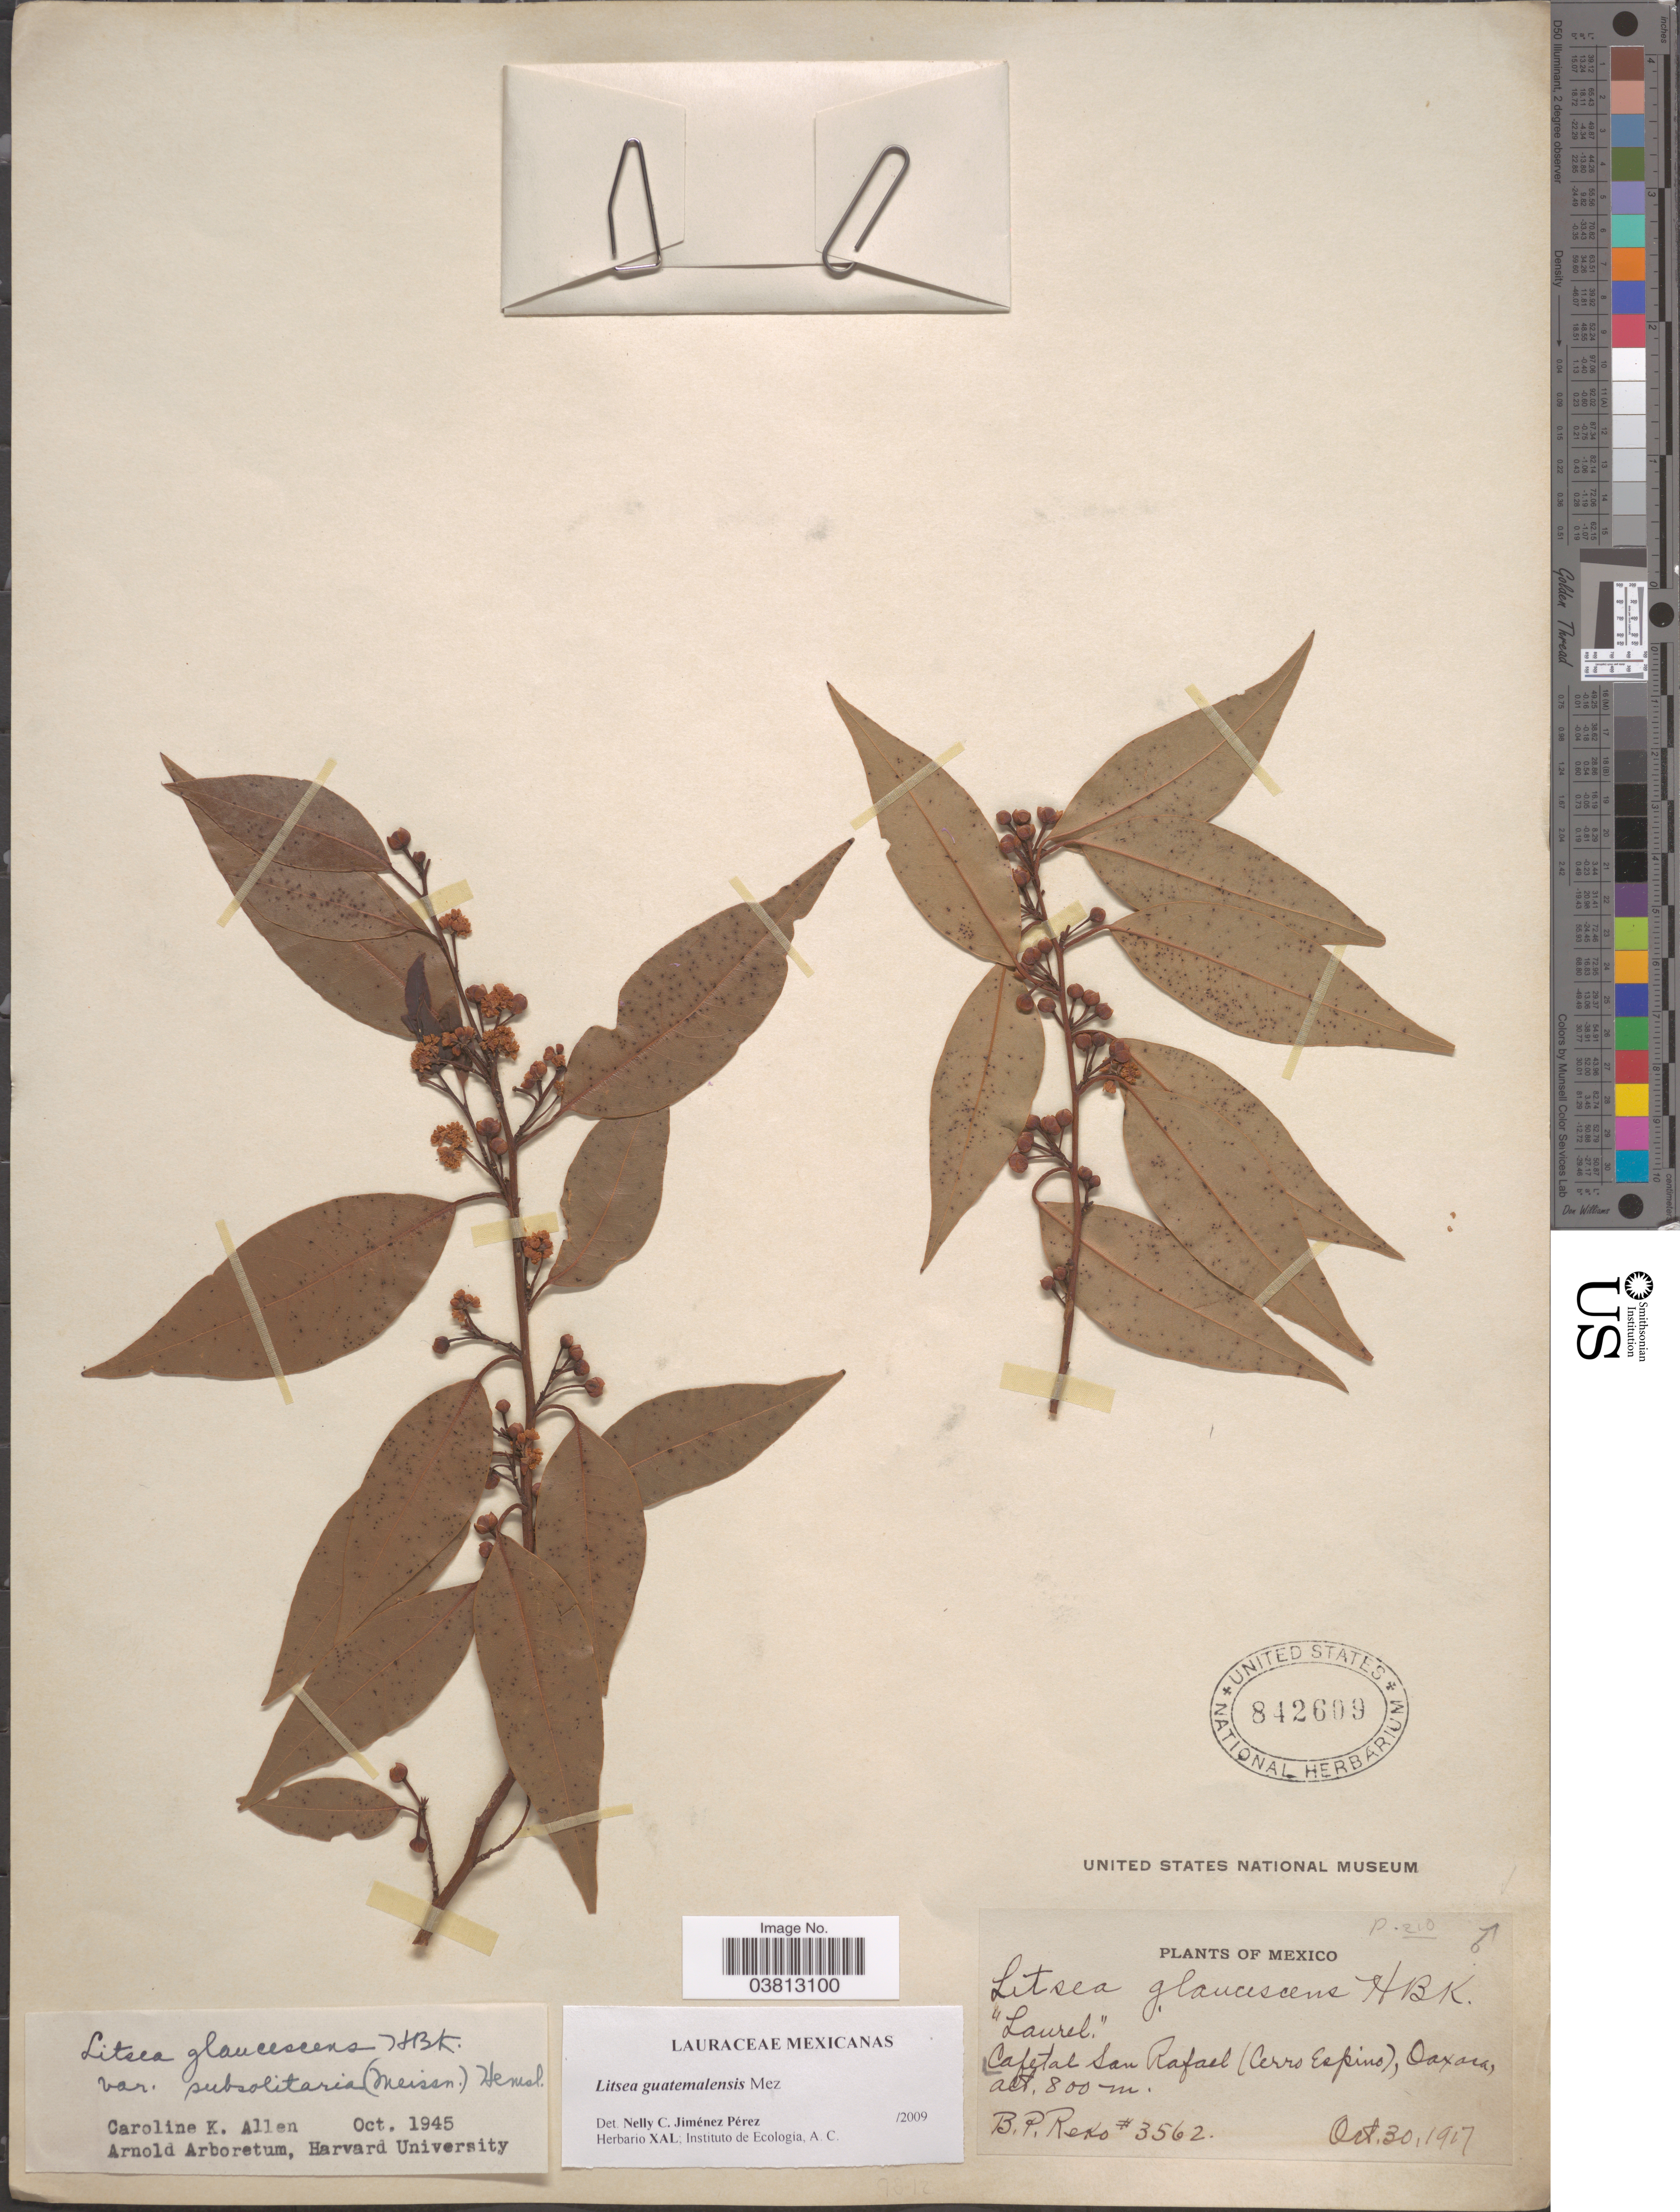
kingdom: Plantae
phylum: Tracheophyta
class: Magnoliopsida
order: Laurales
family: Lauraceae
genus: Litsea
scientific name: Litsea guatemalensis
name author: Mez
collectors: B. P. Reko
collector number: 3562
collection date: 1917-10-30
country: Mexico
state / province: Oaxaca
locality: Cafetal San Rafael (Cerro Espino).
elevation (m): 800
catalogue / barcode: US 842609